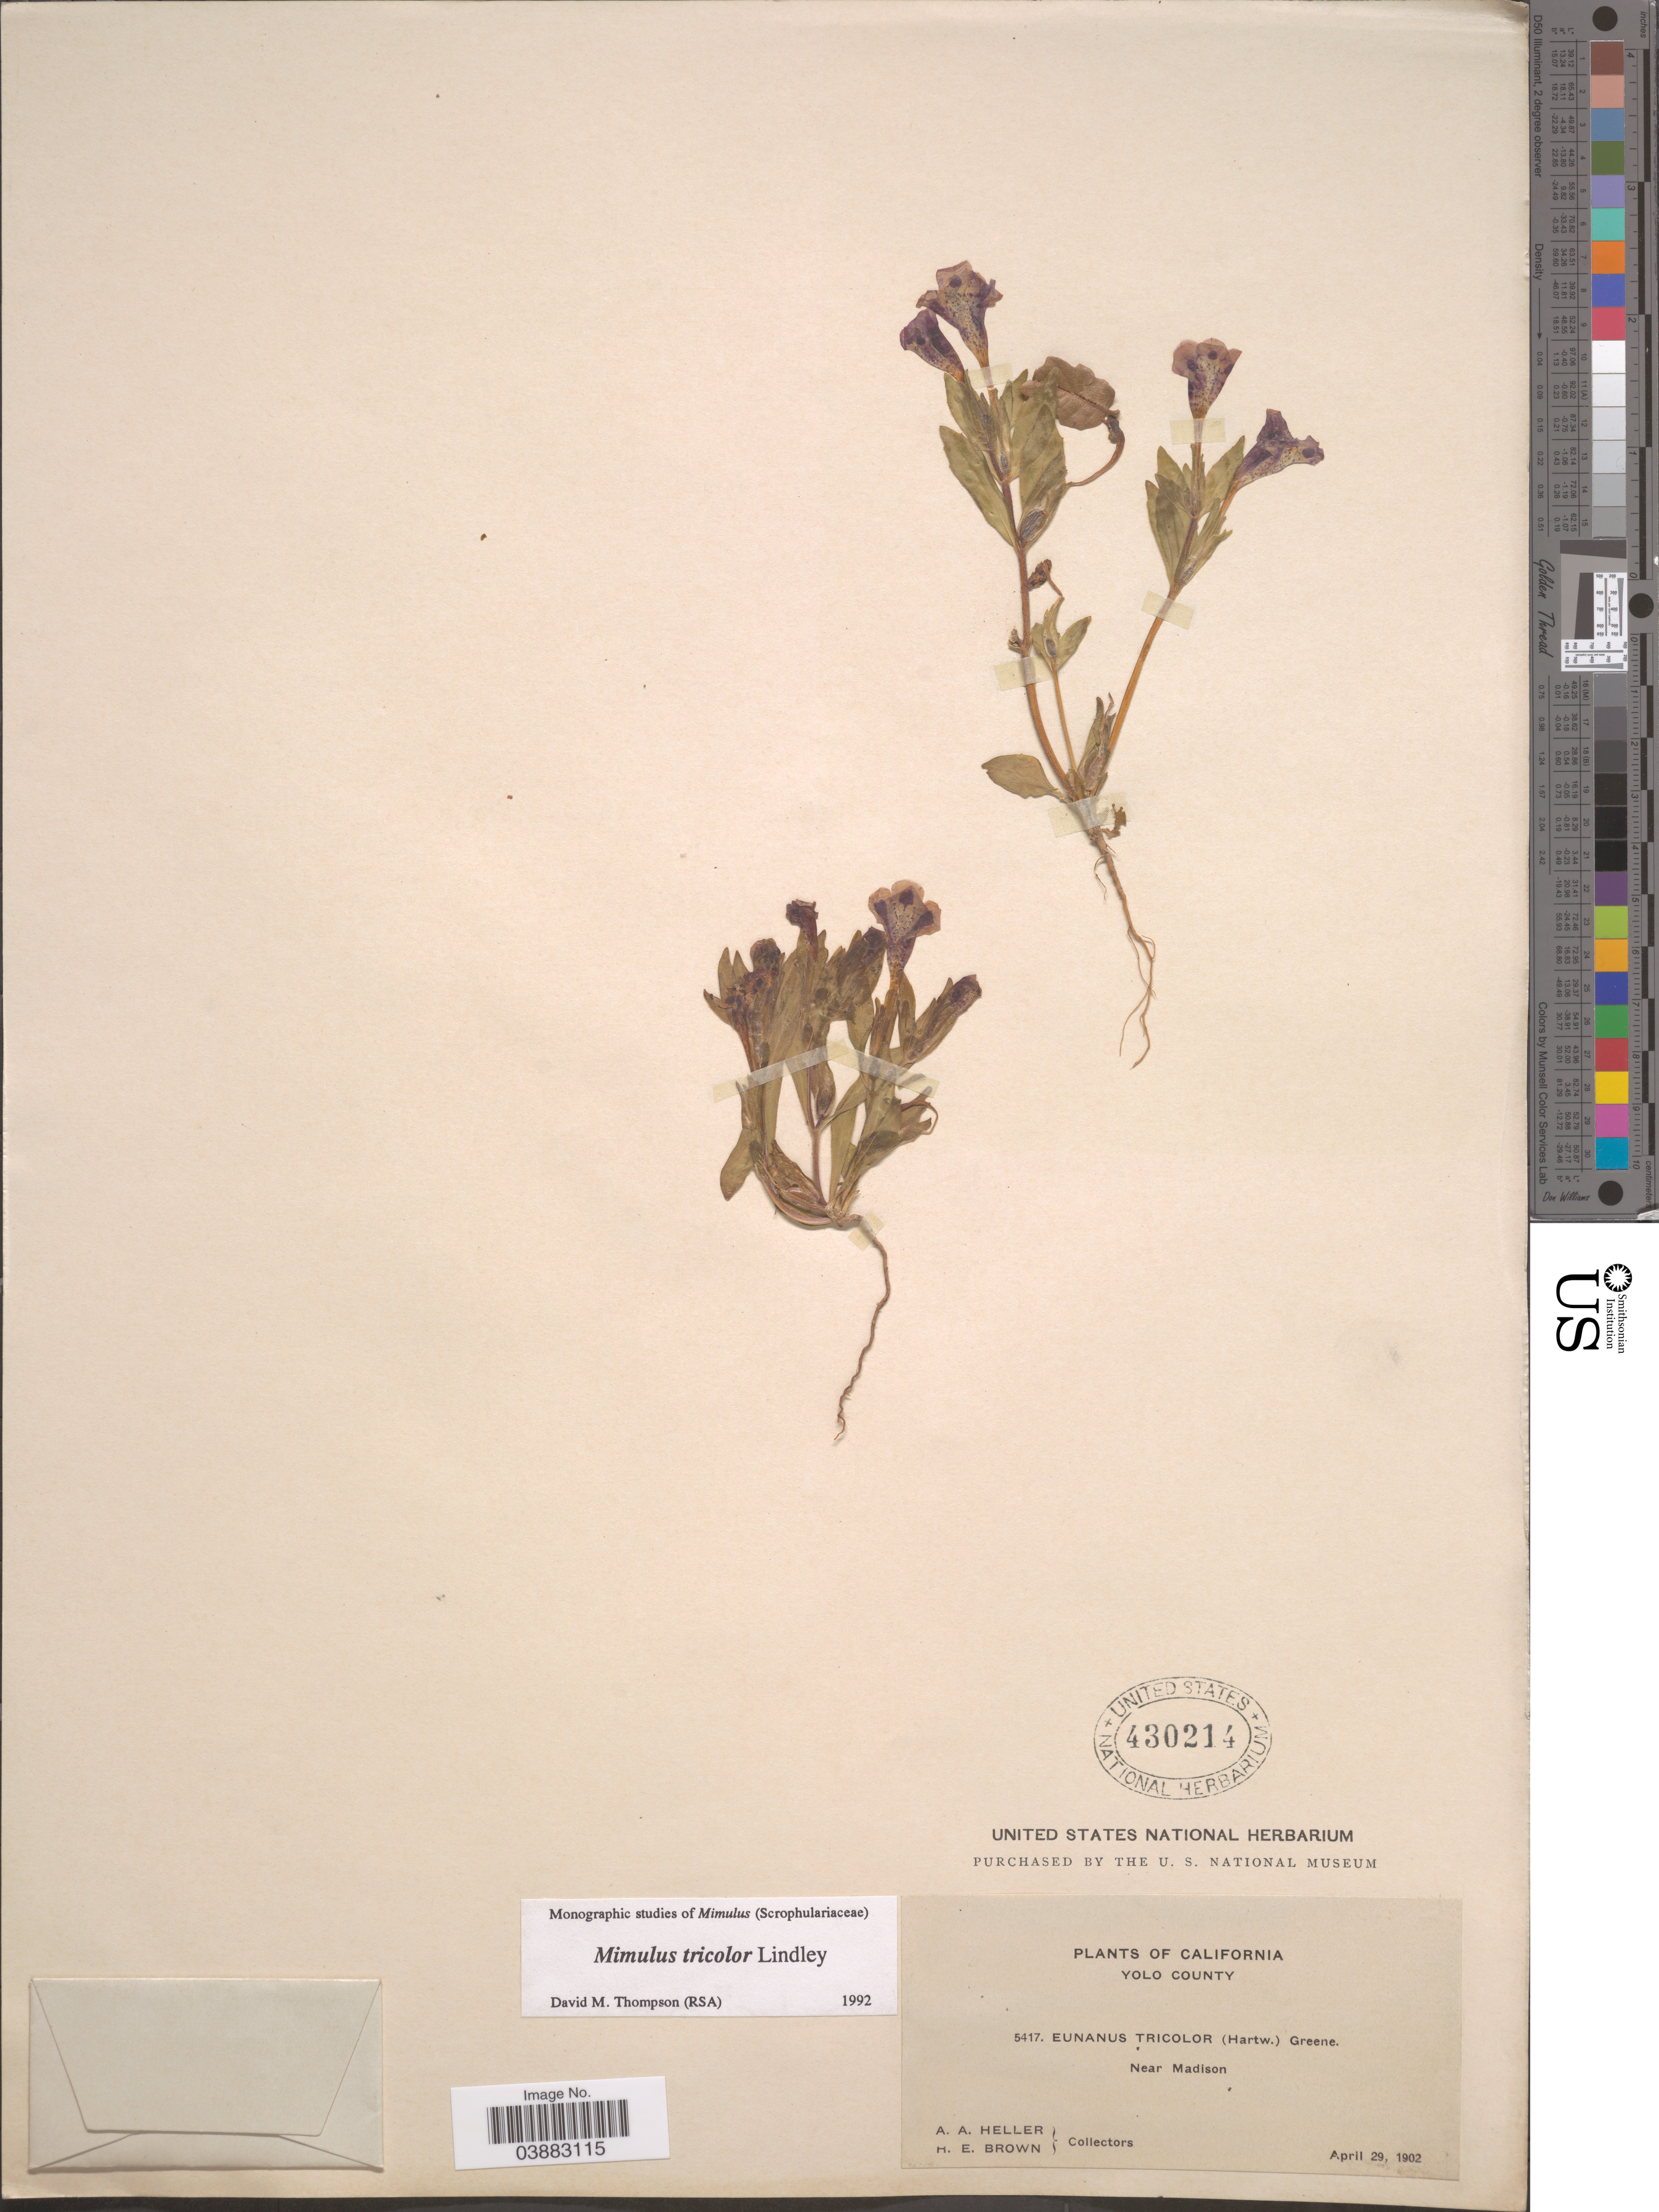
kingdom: Plantae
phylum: Tracheophyta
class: Magnoliopsida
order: Lamiales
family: Phrymaceae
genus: Mimulus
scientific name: Mimulus tricolor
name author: Hartw. ex Lindl.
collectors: A. A. Heller & H. E. Brown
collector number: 5417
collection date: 1902-04-29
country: United States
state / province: California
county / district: Yolo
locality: Yolo County. Near Madison.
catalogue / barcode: US 430214